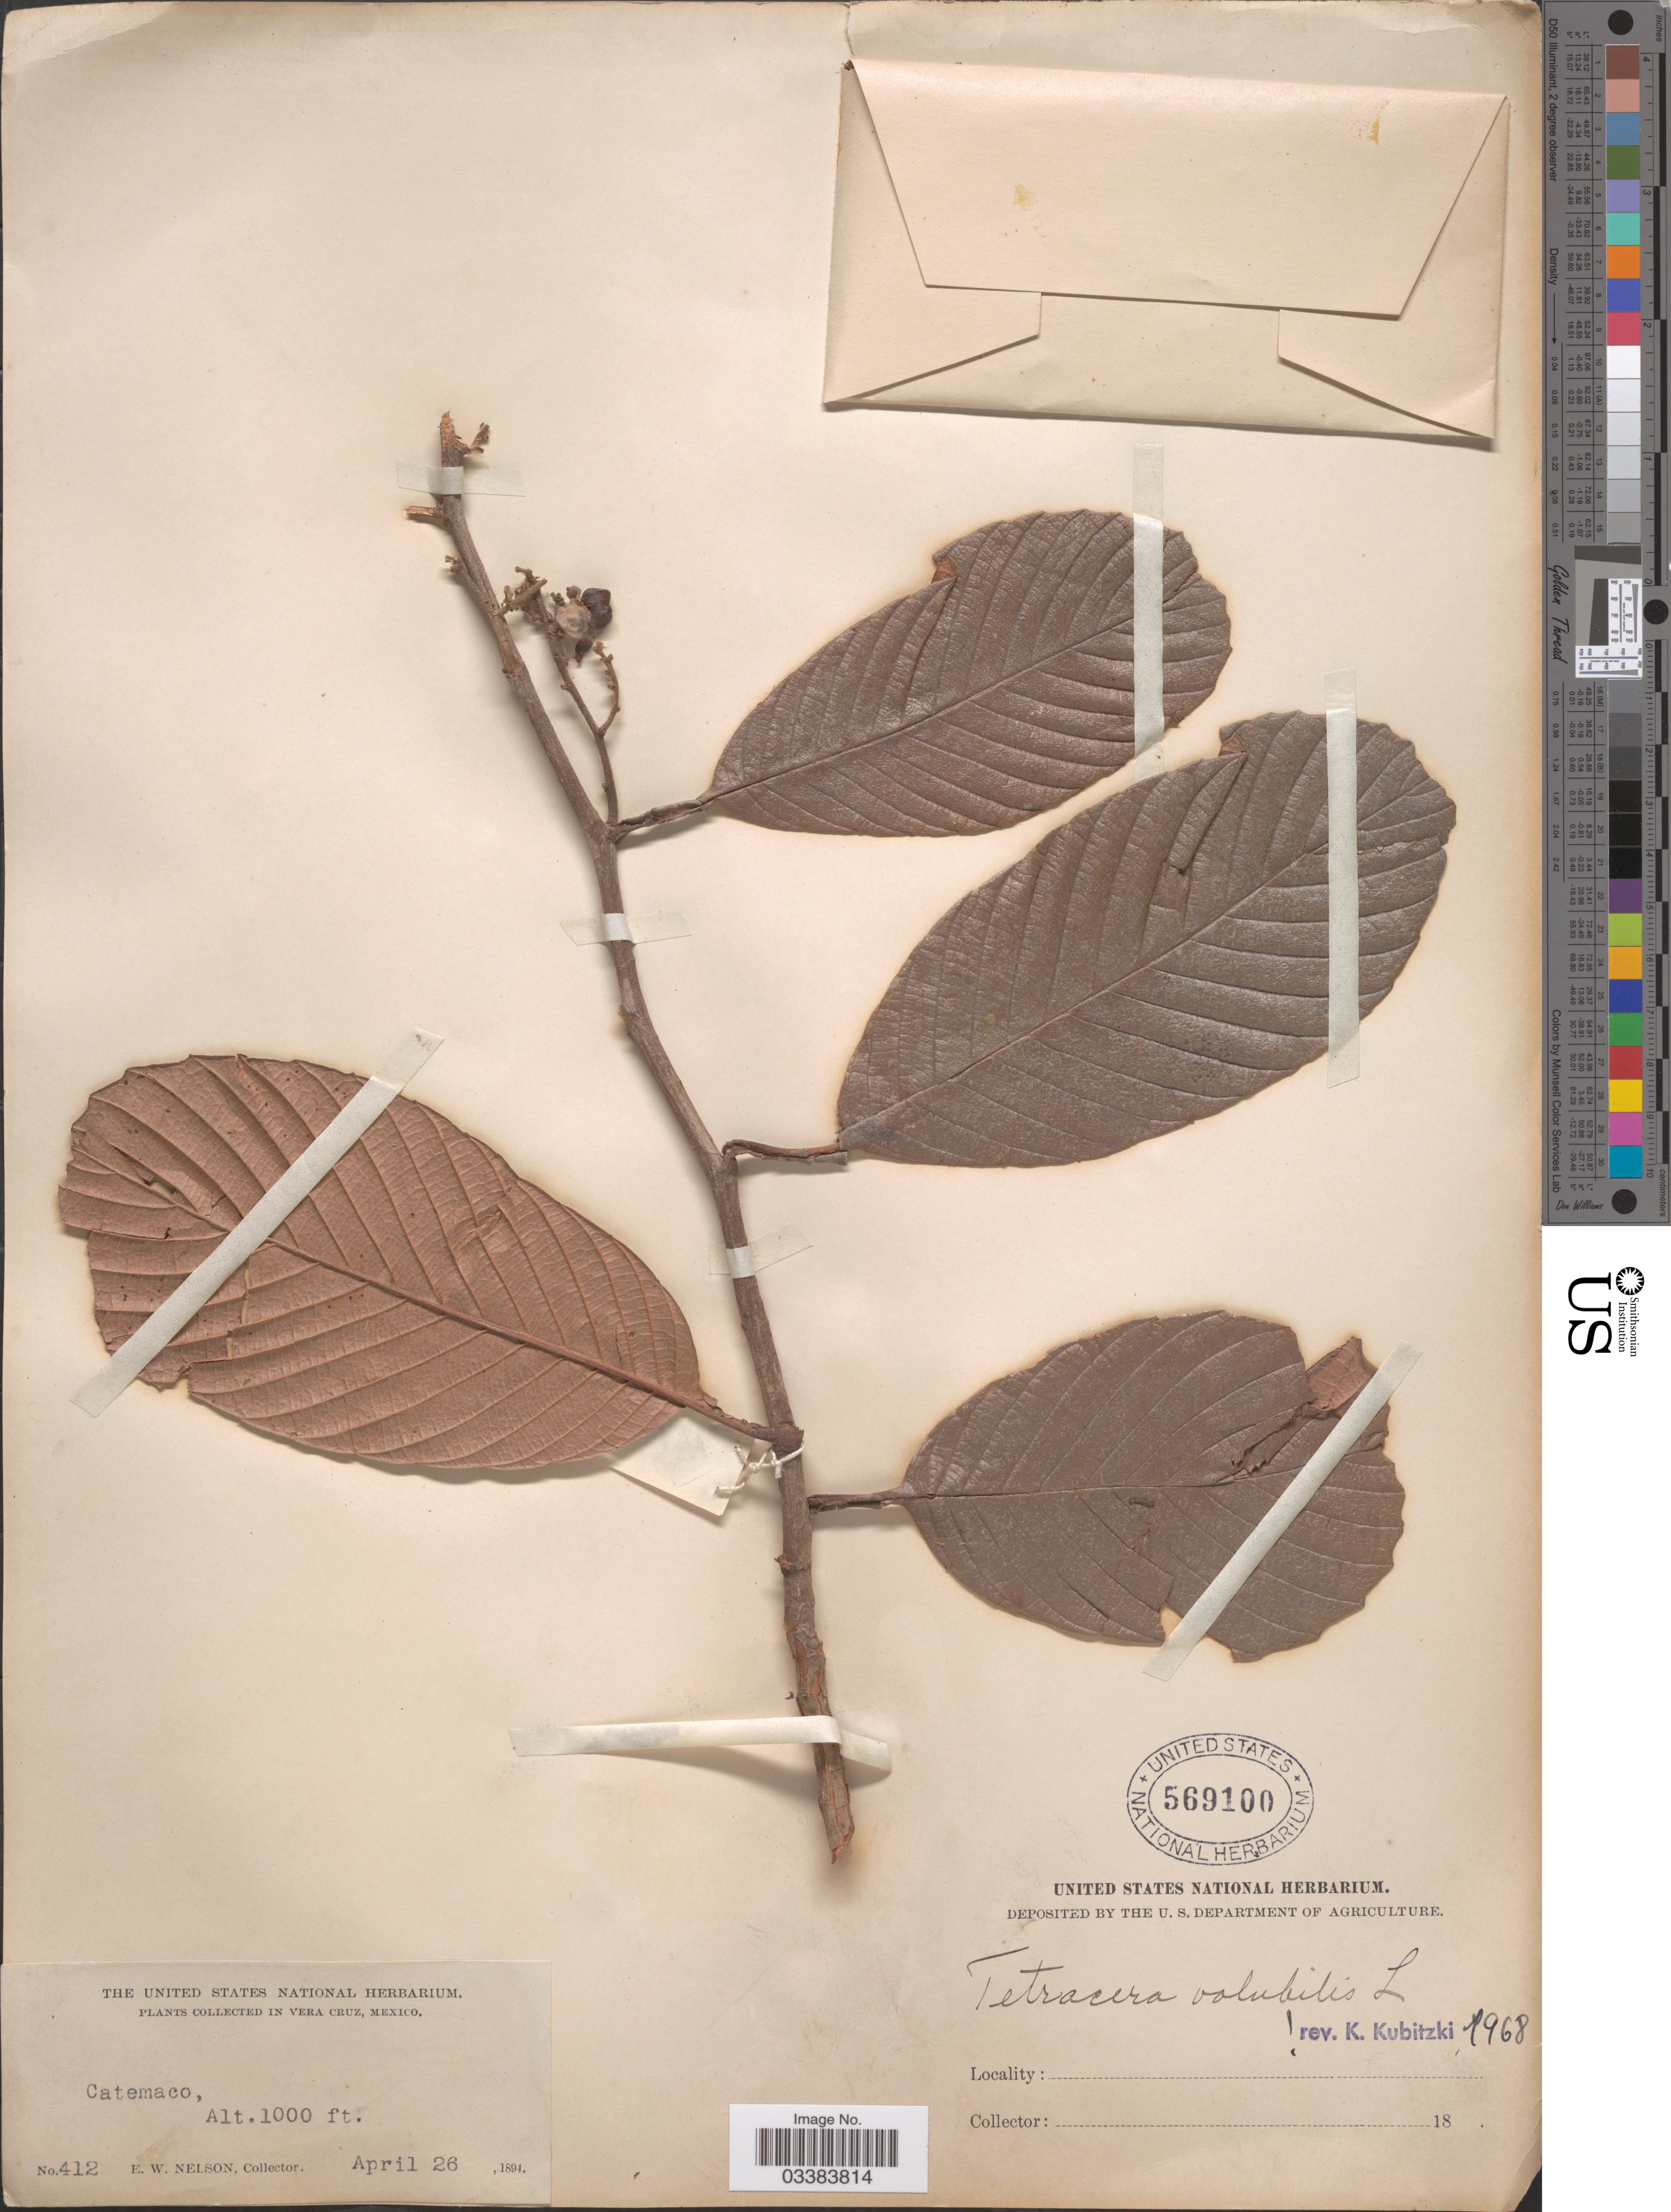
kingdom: Plantae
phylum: Tracheophyta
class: Magnoliopsida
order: Dilleniales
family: Dilleniaceae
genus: Tetracera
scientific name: Tetracera volubilis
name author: L.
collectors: E. W. Nelson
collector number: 412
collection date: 1894-04-26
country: Mexico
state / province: Veracruz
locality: In Vera Cruz. Catemaco.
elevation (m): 305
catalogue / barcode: US 569100